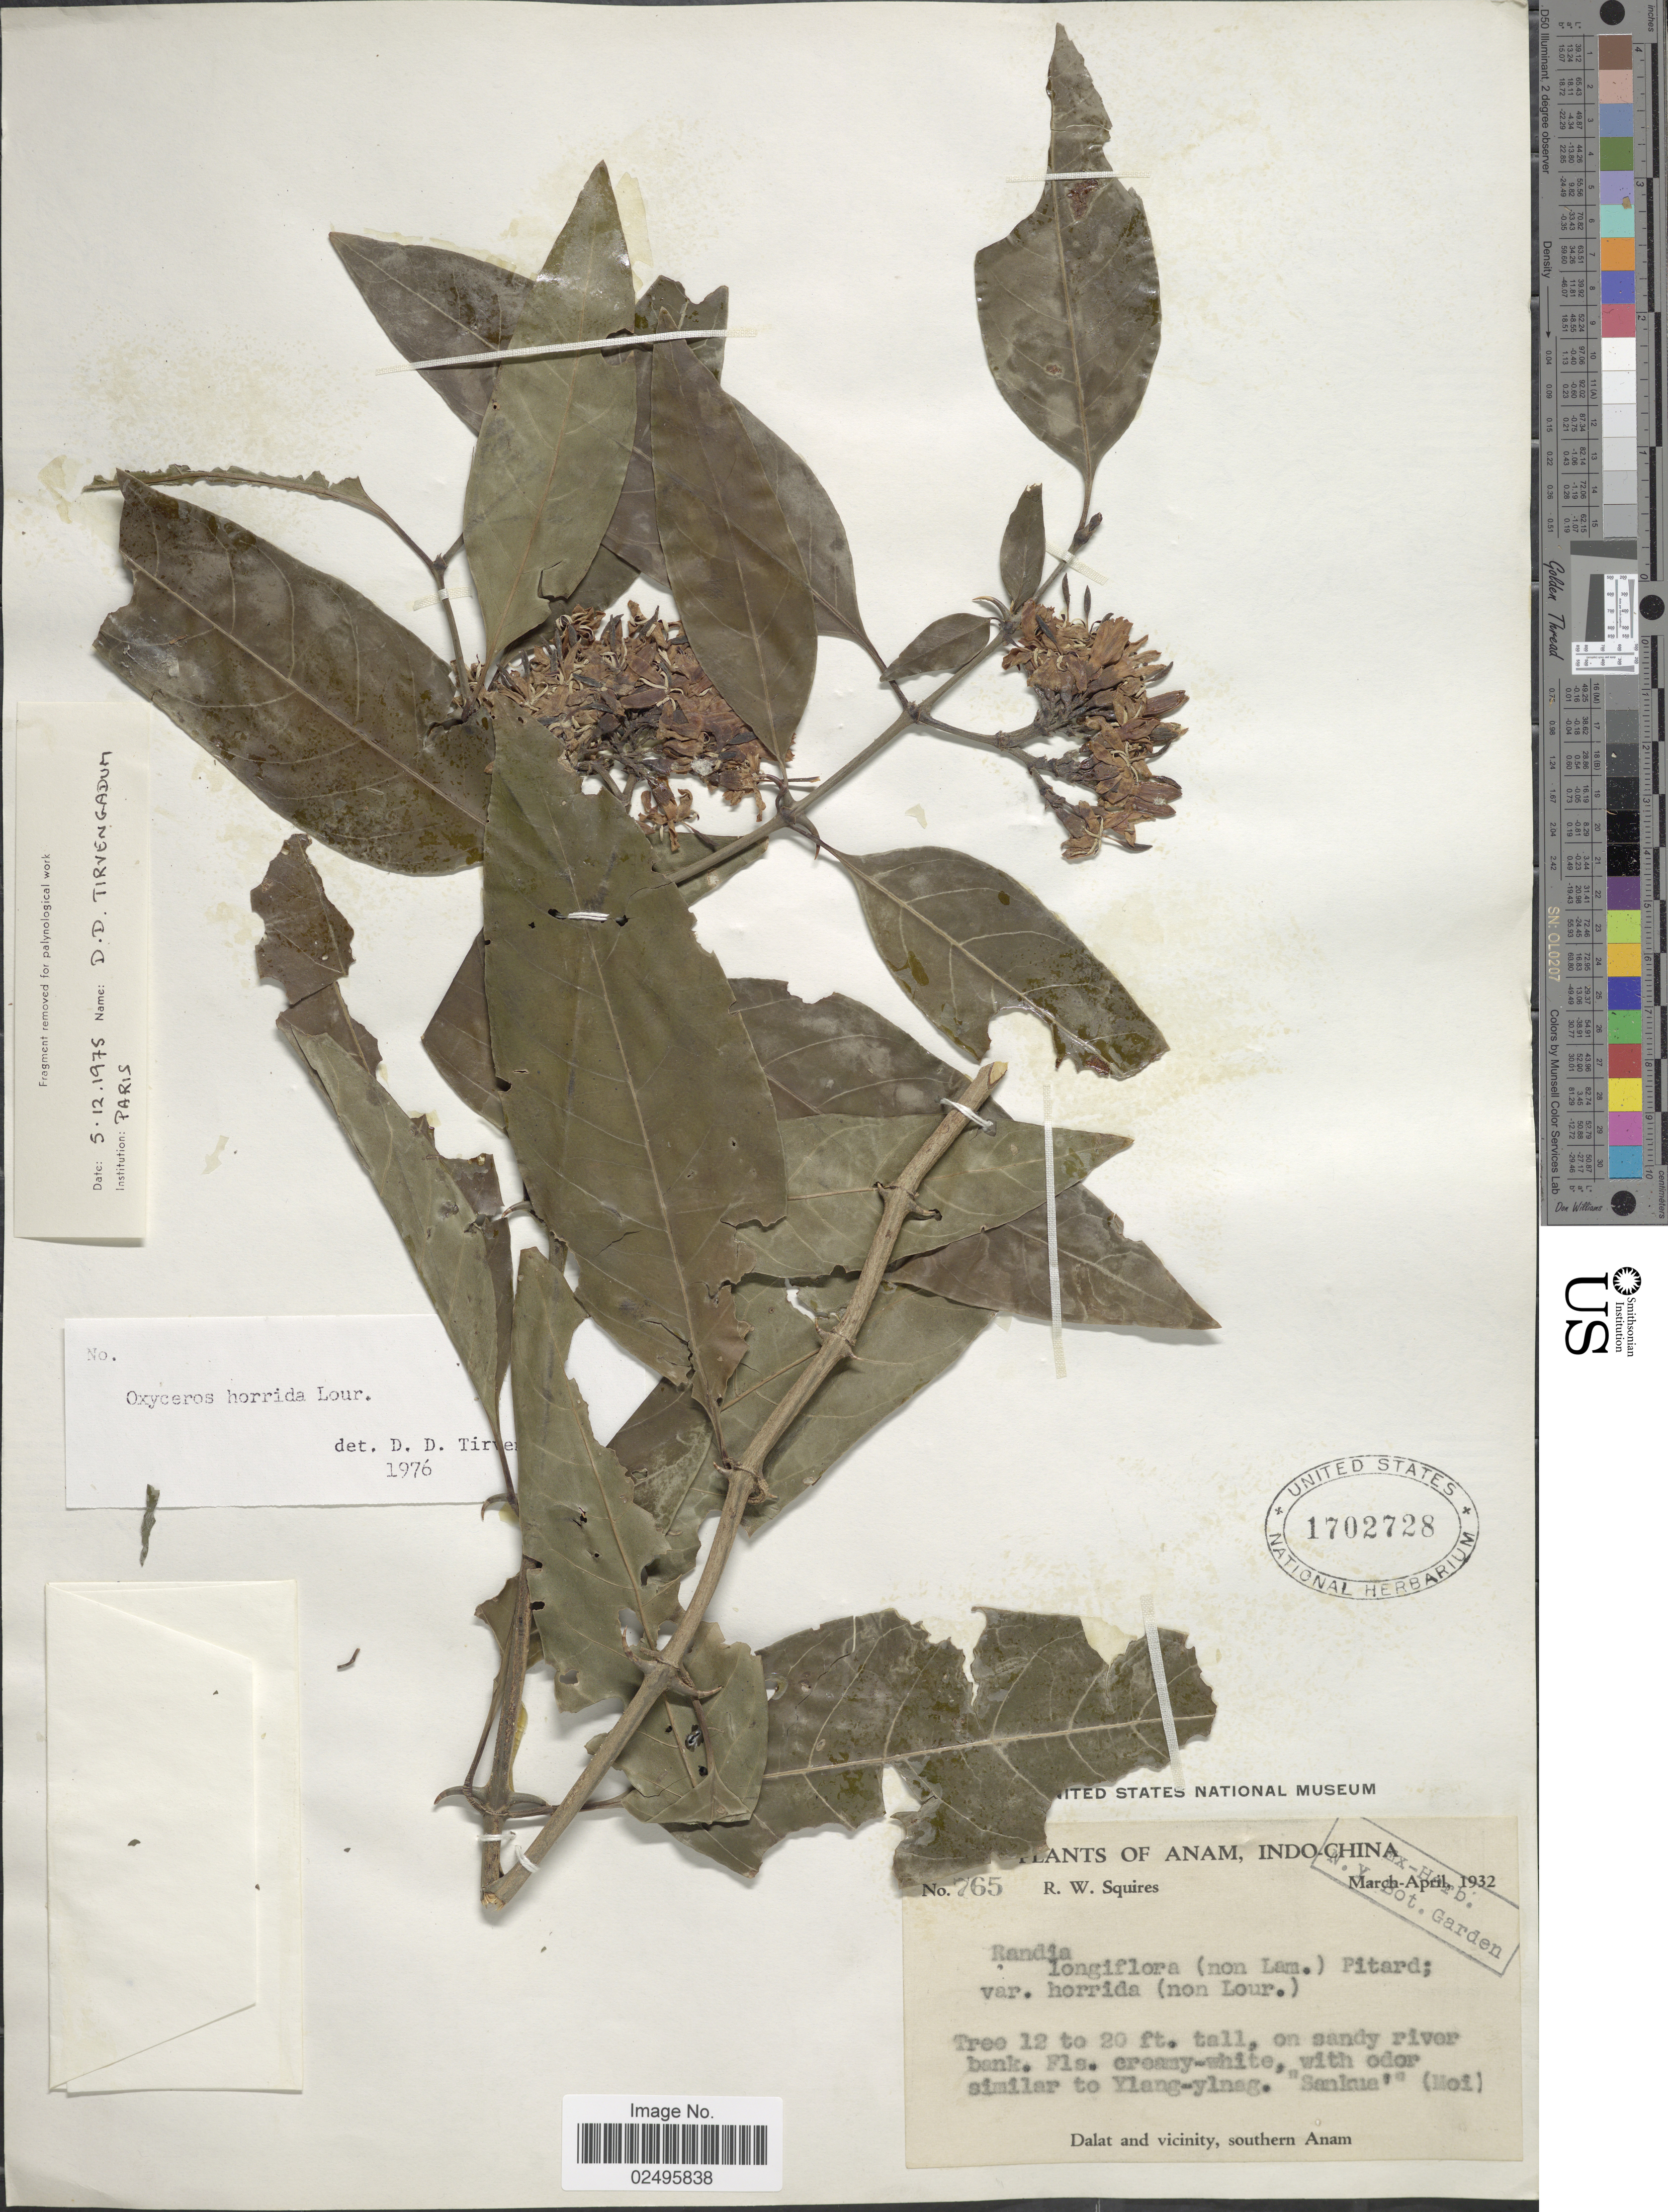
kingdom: Plantae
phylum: Tracheophyta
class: Magnoliopsida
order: Gentianales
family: Rubiaceae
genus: Oxyceros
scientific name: Oxyceros horridus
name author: Lour.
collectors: R. Squires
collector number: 762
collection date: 1932-03/1932-04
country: Vietnam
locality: Anam, Indo-China. similar to Ylang-ylnag Sankua (Moi)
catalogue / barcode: US 1702728